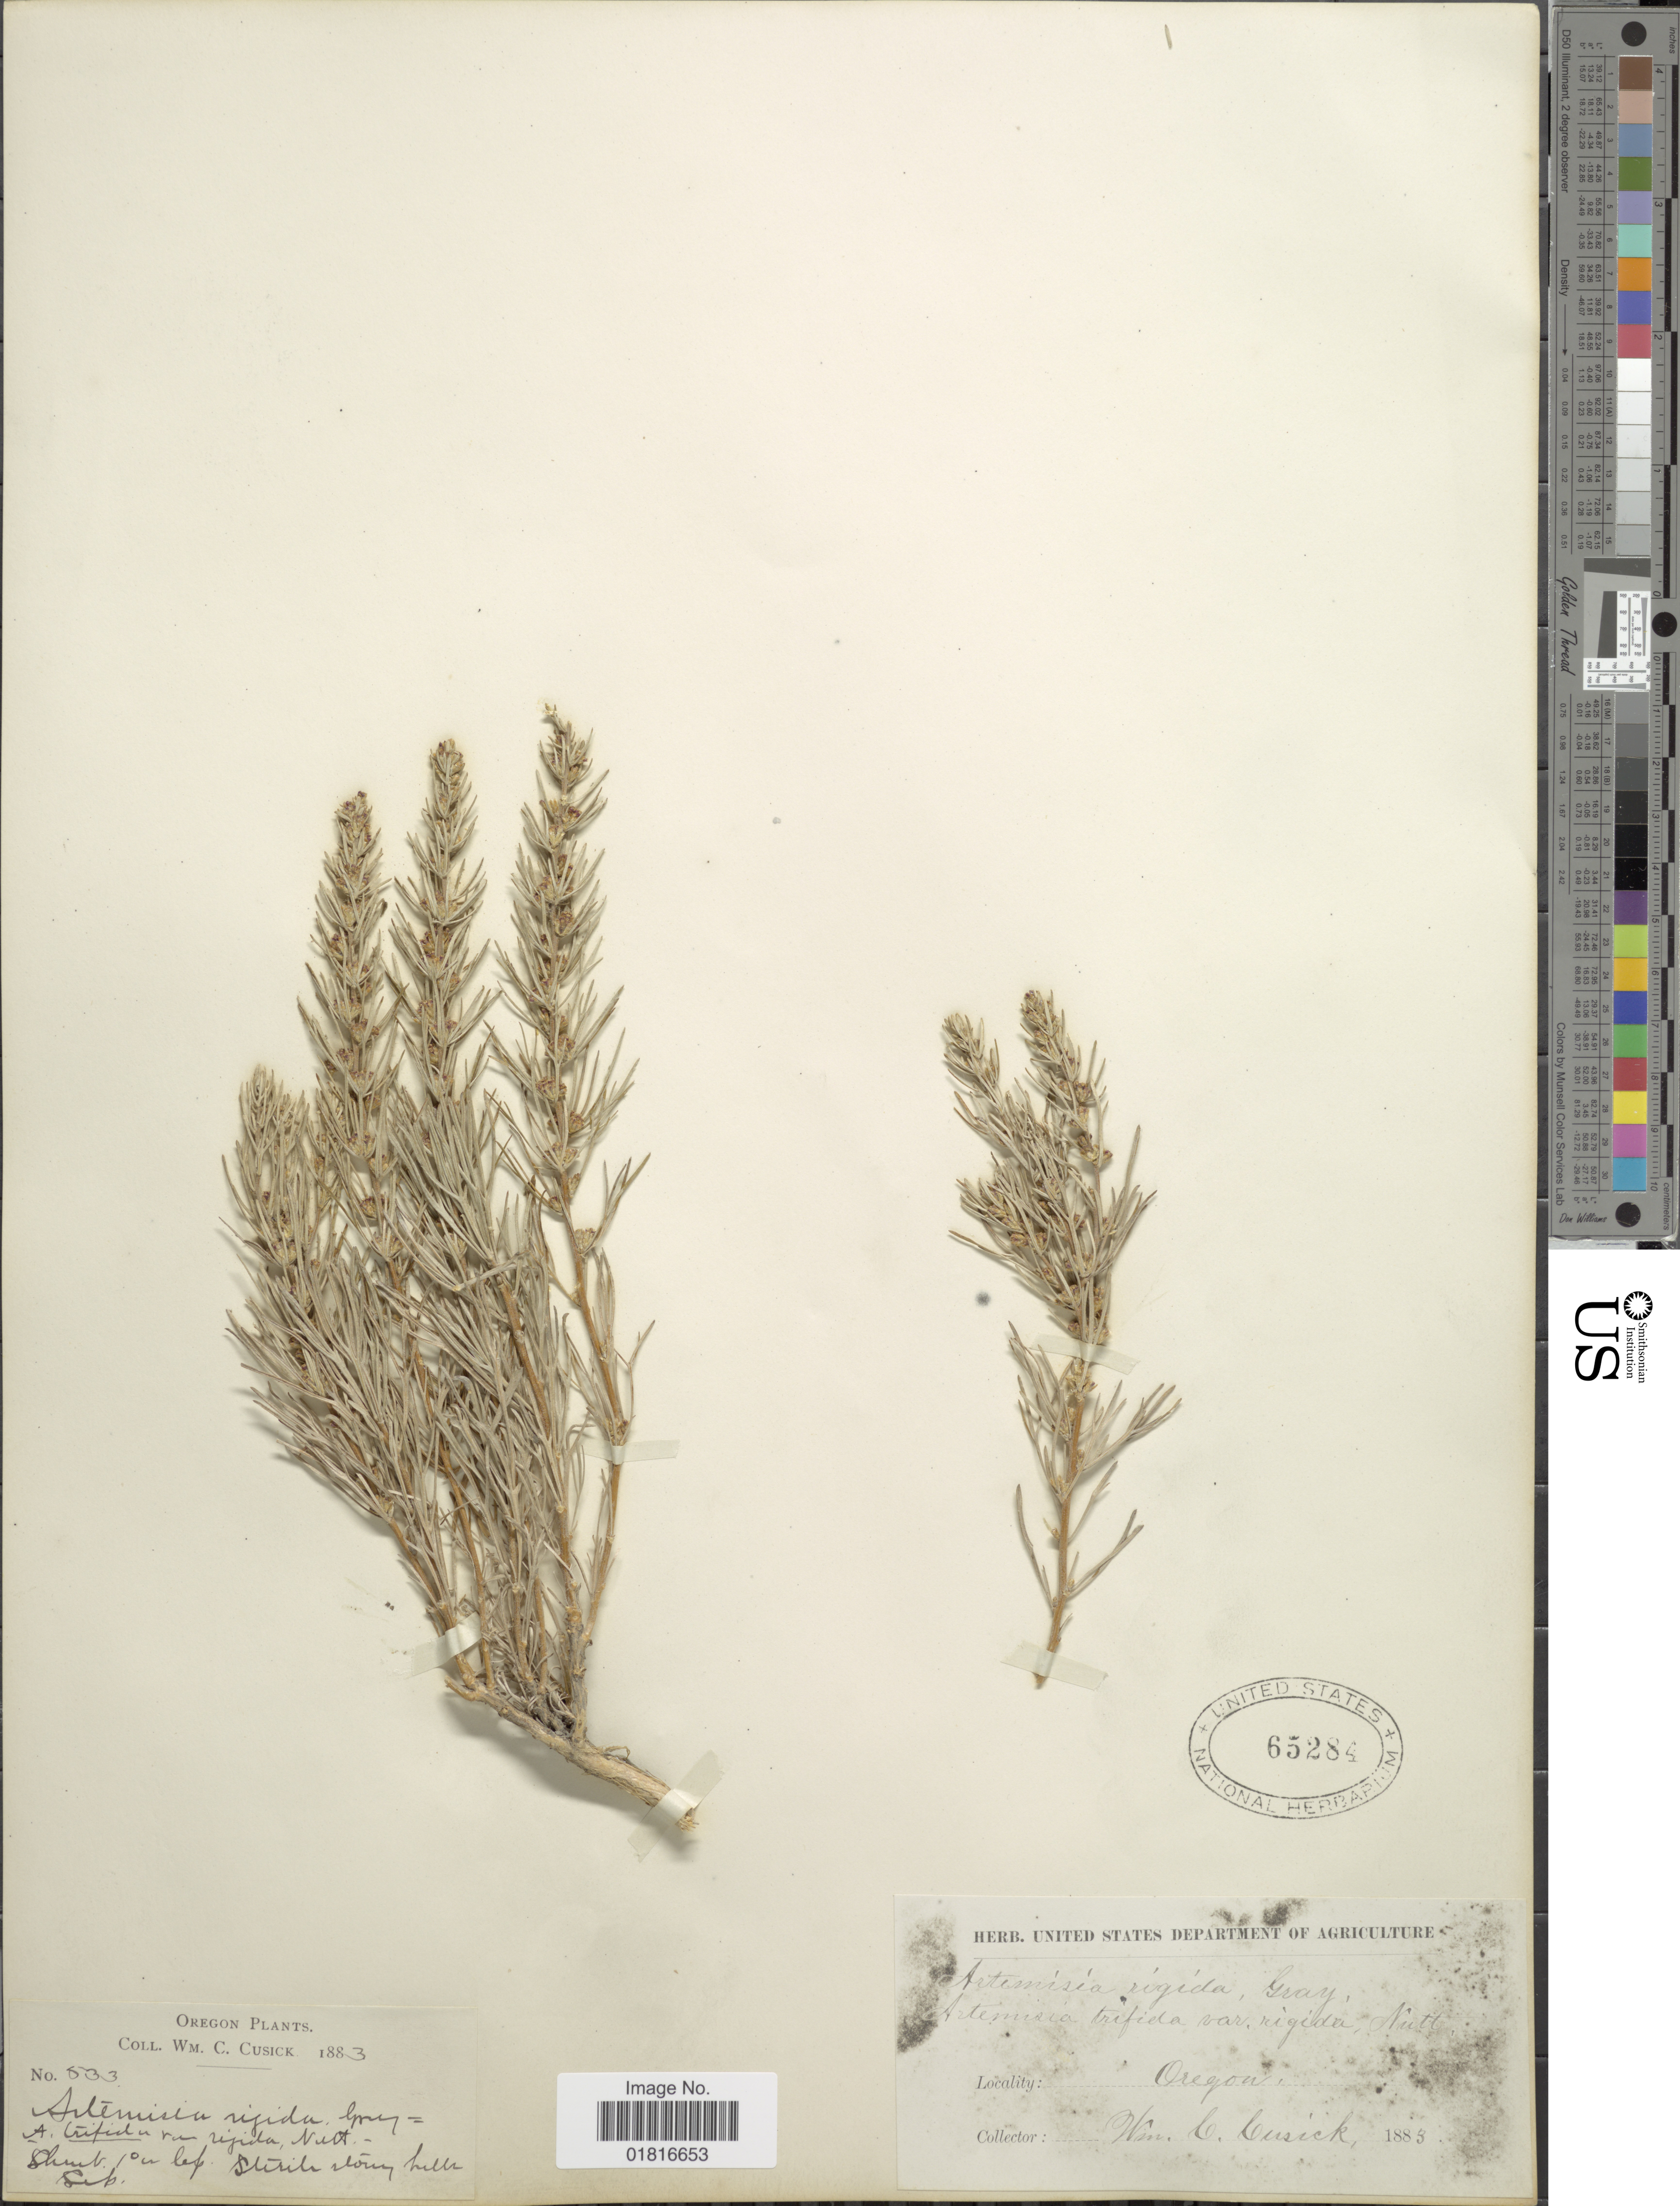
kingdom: Plantae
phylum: Tracheophyta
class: Magnoliopsida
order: Asterales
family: Asteraceae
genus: Artemisia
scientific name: Artemisia rigida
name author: (Nutt.) A. Gray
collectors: W. C. Cusick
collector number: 533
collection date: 1883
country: United States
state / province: Oregon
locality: Sterils stony hills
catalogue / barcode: US 65284